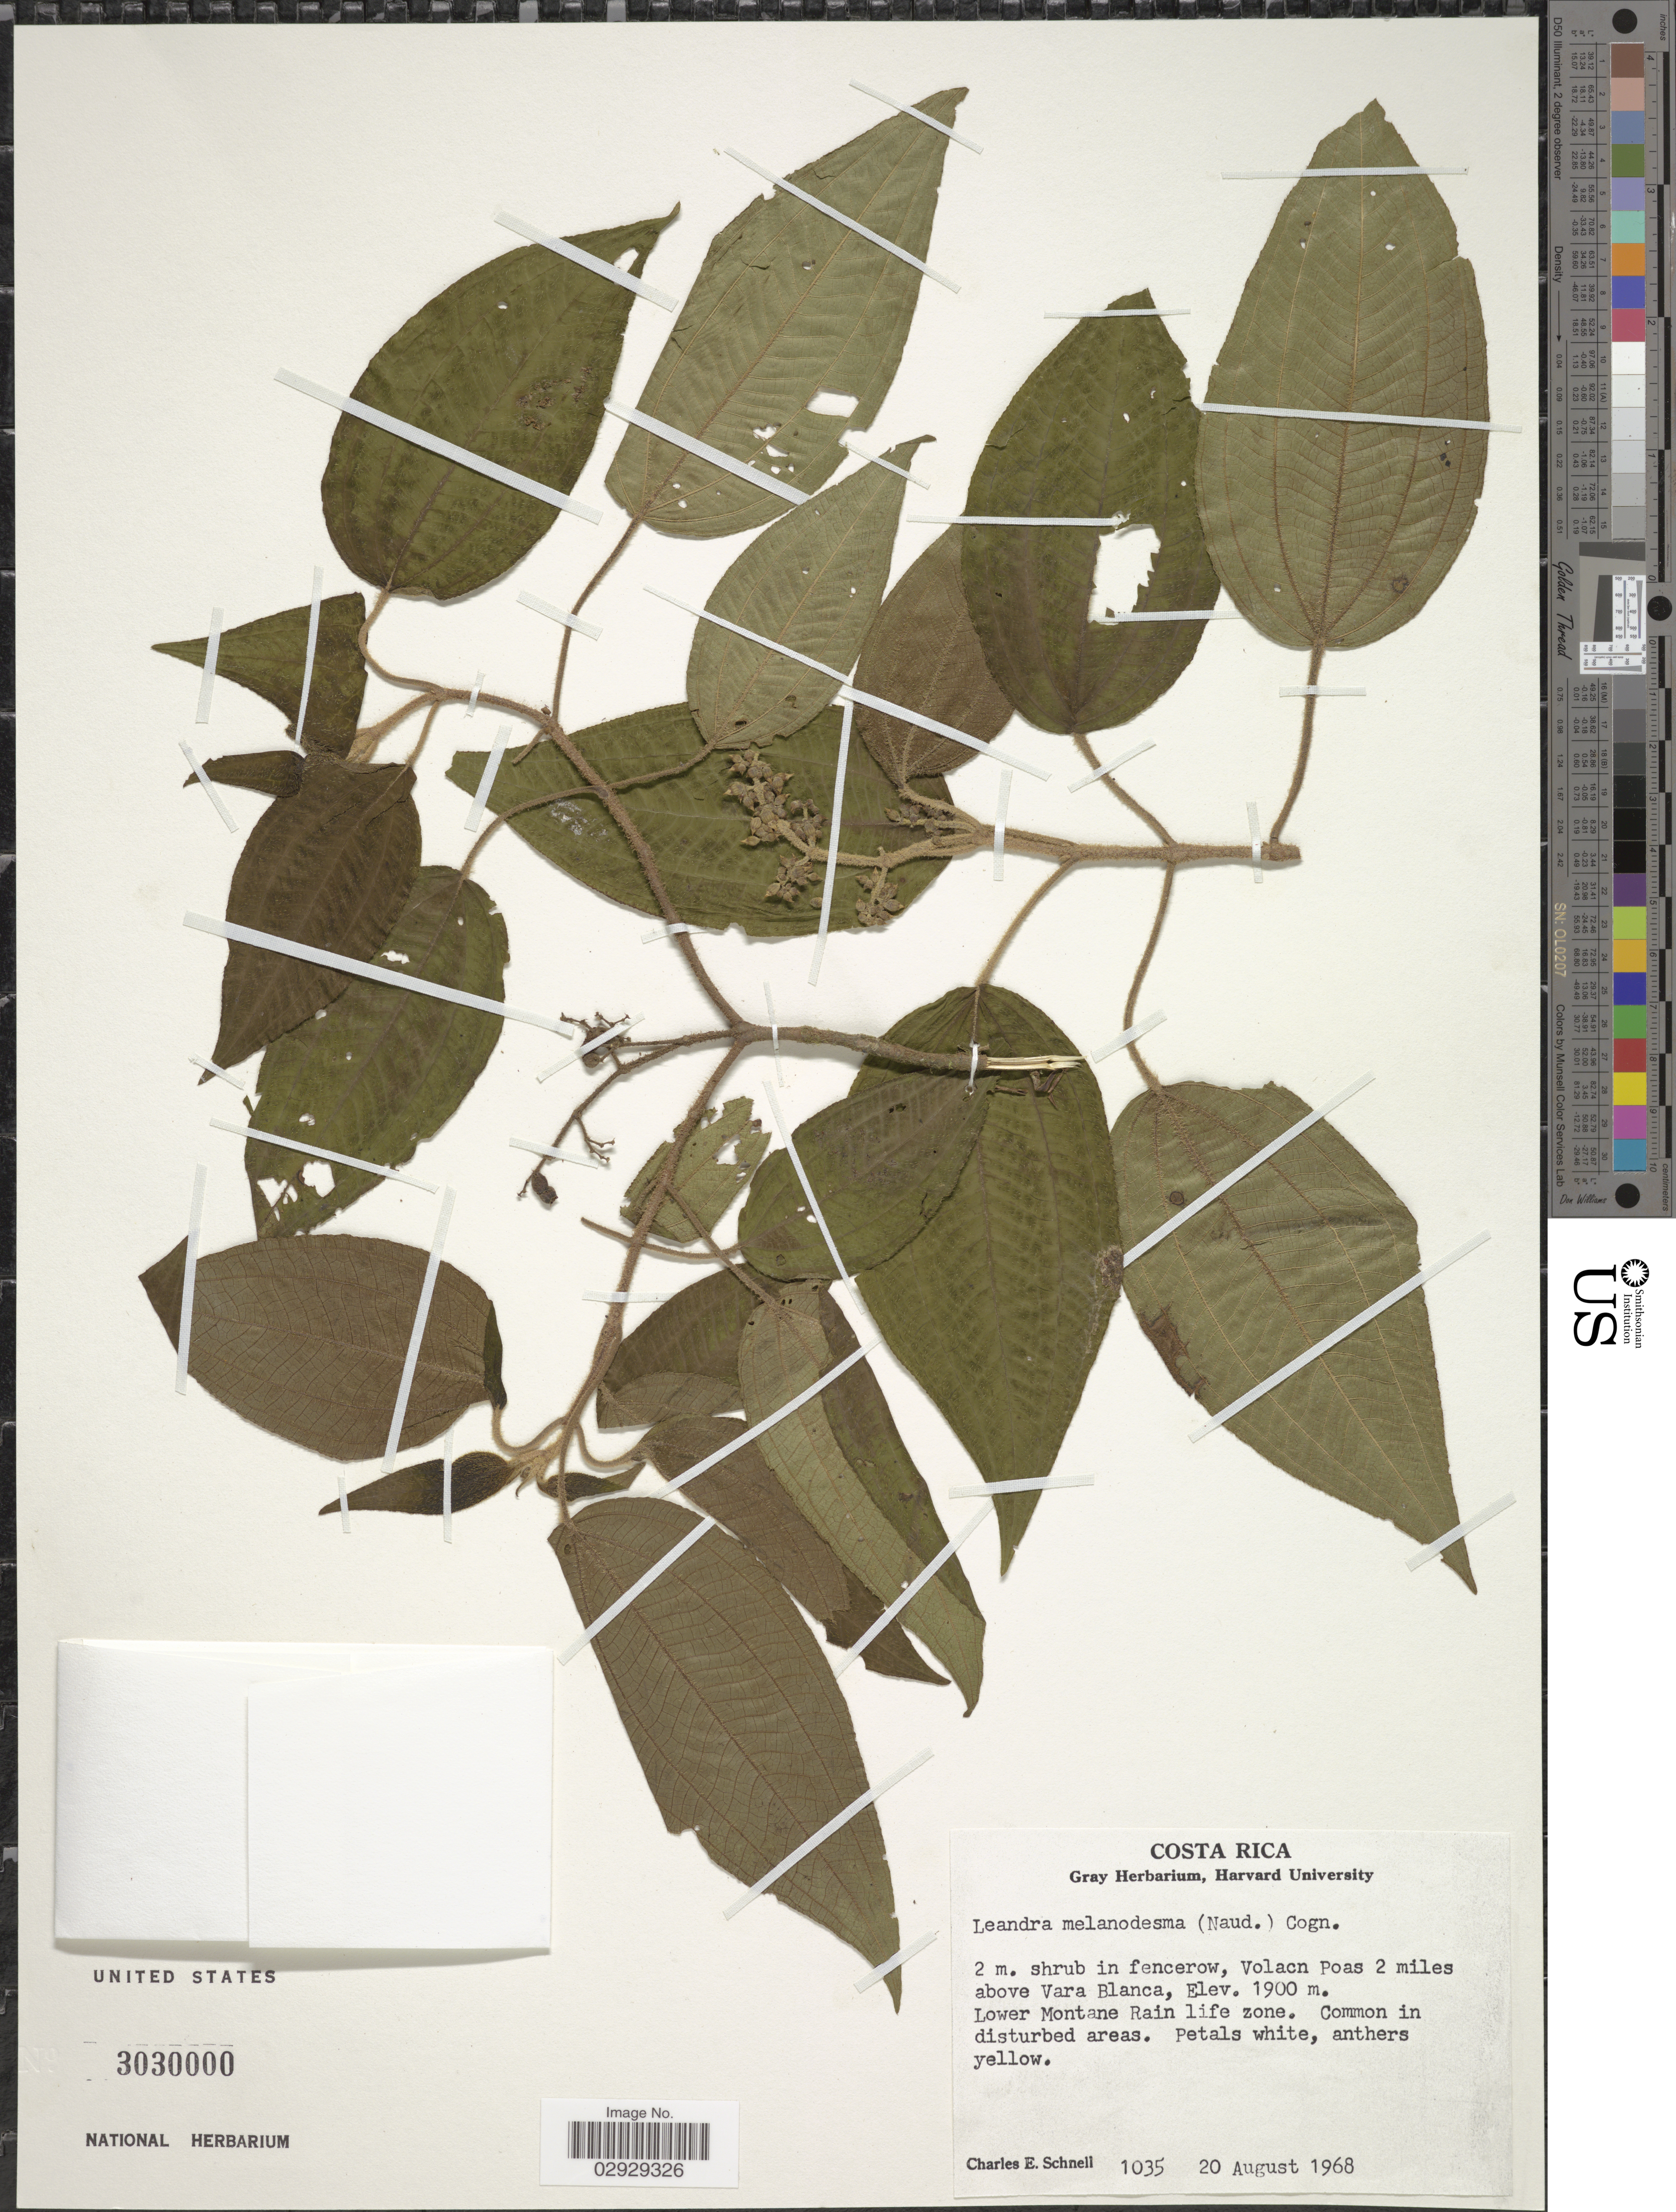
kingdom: Plantae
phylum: Tracheophyta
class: Magnoliopsida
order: Myrtales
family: Melastomataceae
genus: Leandra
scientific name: Leandra melanodesma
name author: (Naudin) Cogn.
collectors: C. Schnell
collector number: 1035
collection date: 1968-08-20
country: Costa Rica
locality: Volacn Poas 2 miles above Vara Blanca.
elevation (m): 1900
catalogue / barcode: US 3030000